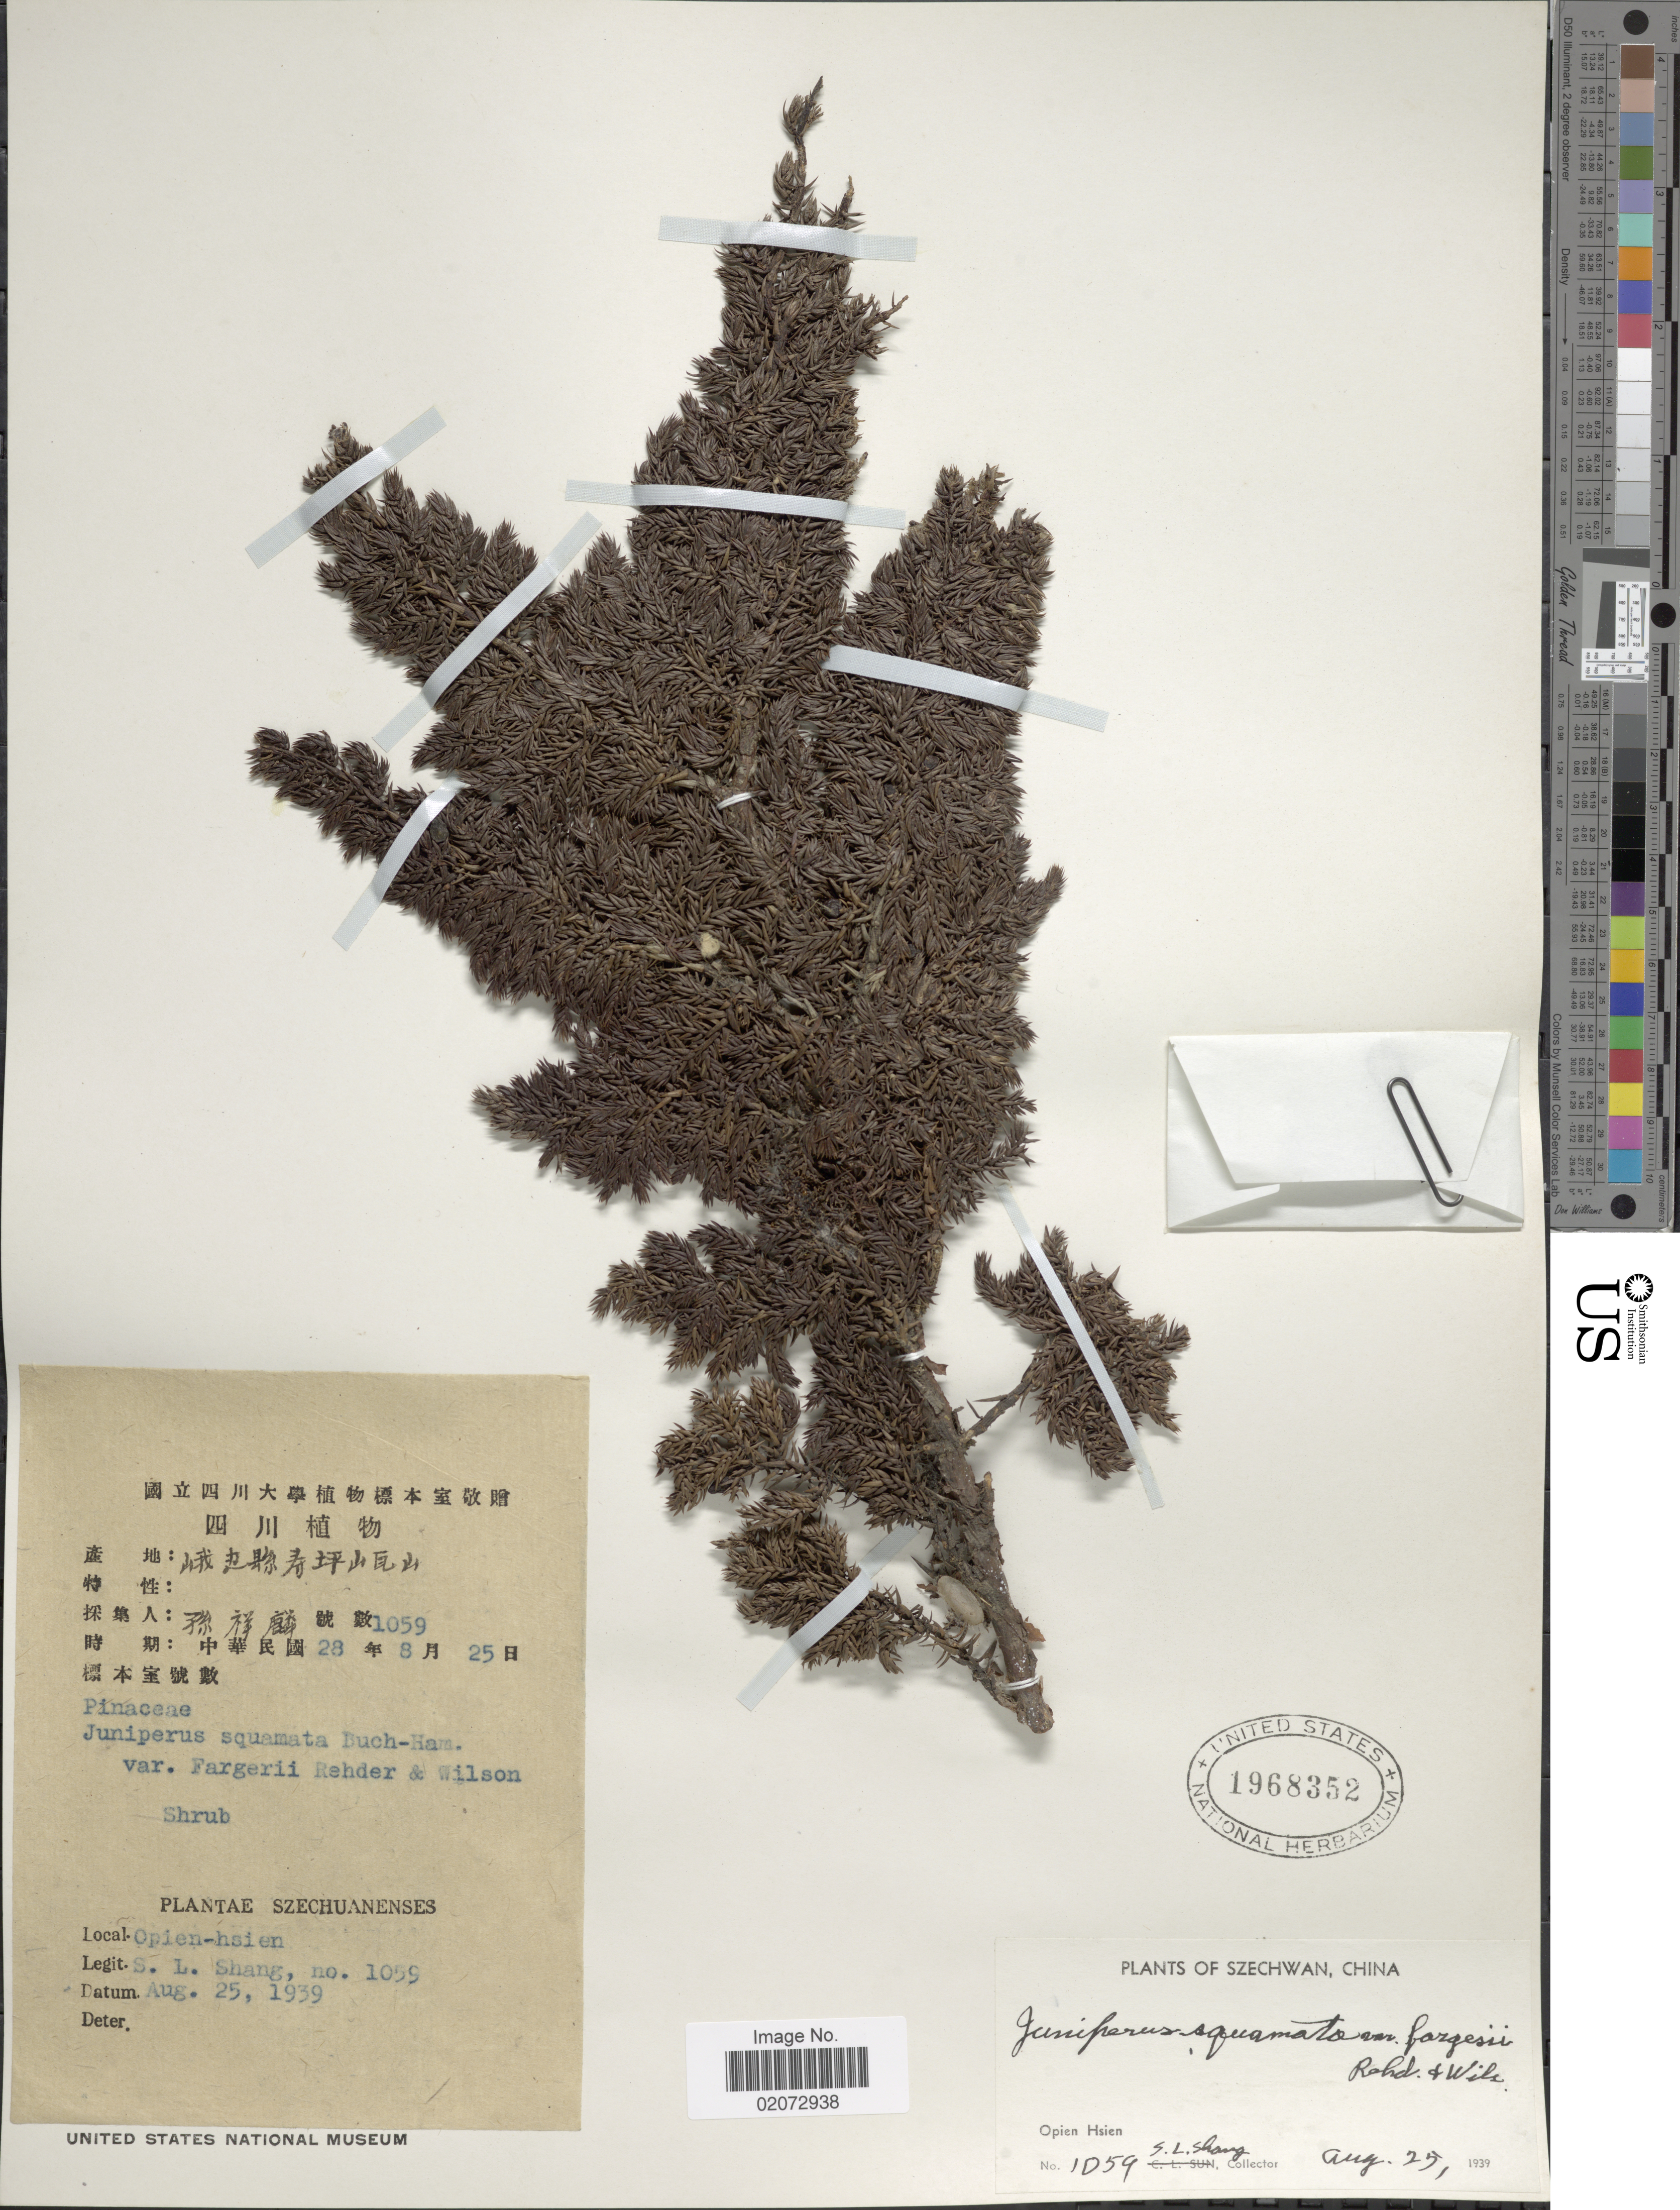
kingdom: Plantae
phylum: Tracheophyta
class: Pinopsida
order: Pinales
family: Cupressaceae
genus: Juniperus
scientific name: Juniperus squamata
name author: Buch.-Ham. ex D. Don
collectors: S. Shang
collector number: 1059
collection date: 1939-08-25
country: China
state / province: Sichuan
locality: Opien-hsien.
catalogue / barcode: US 1968352